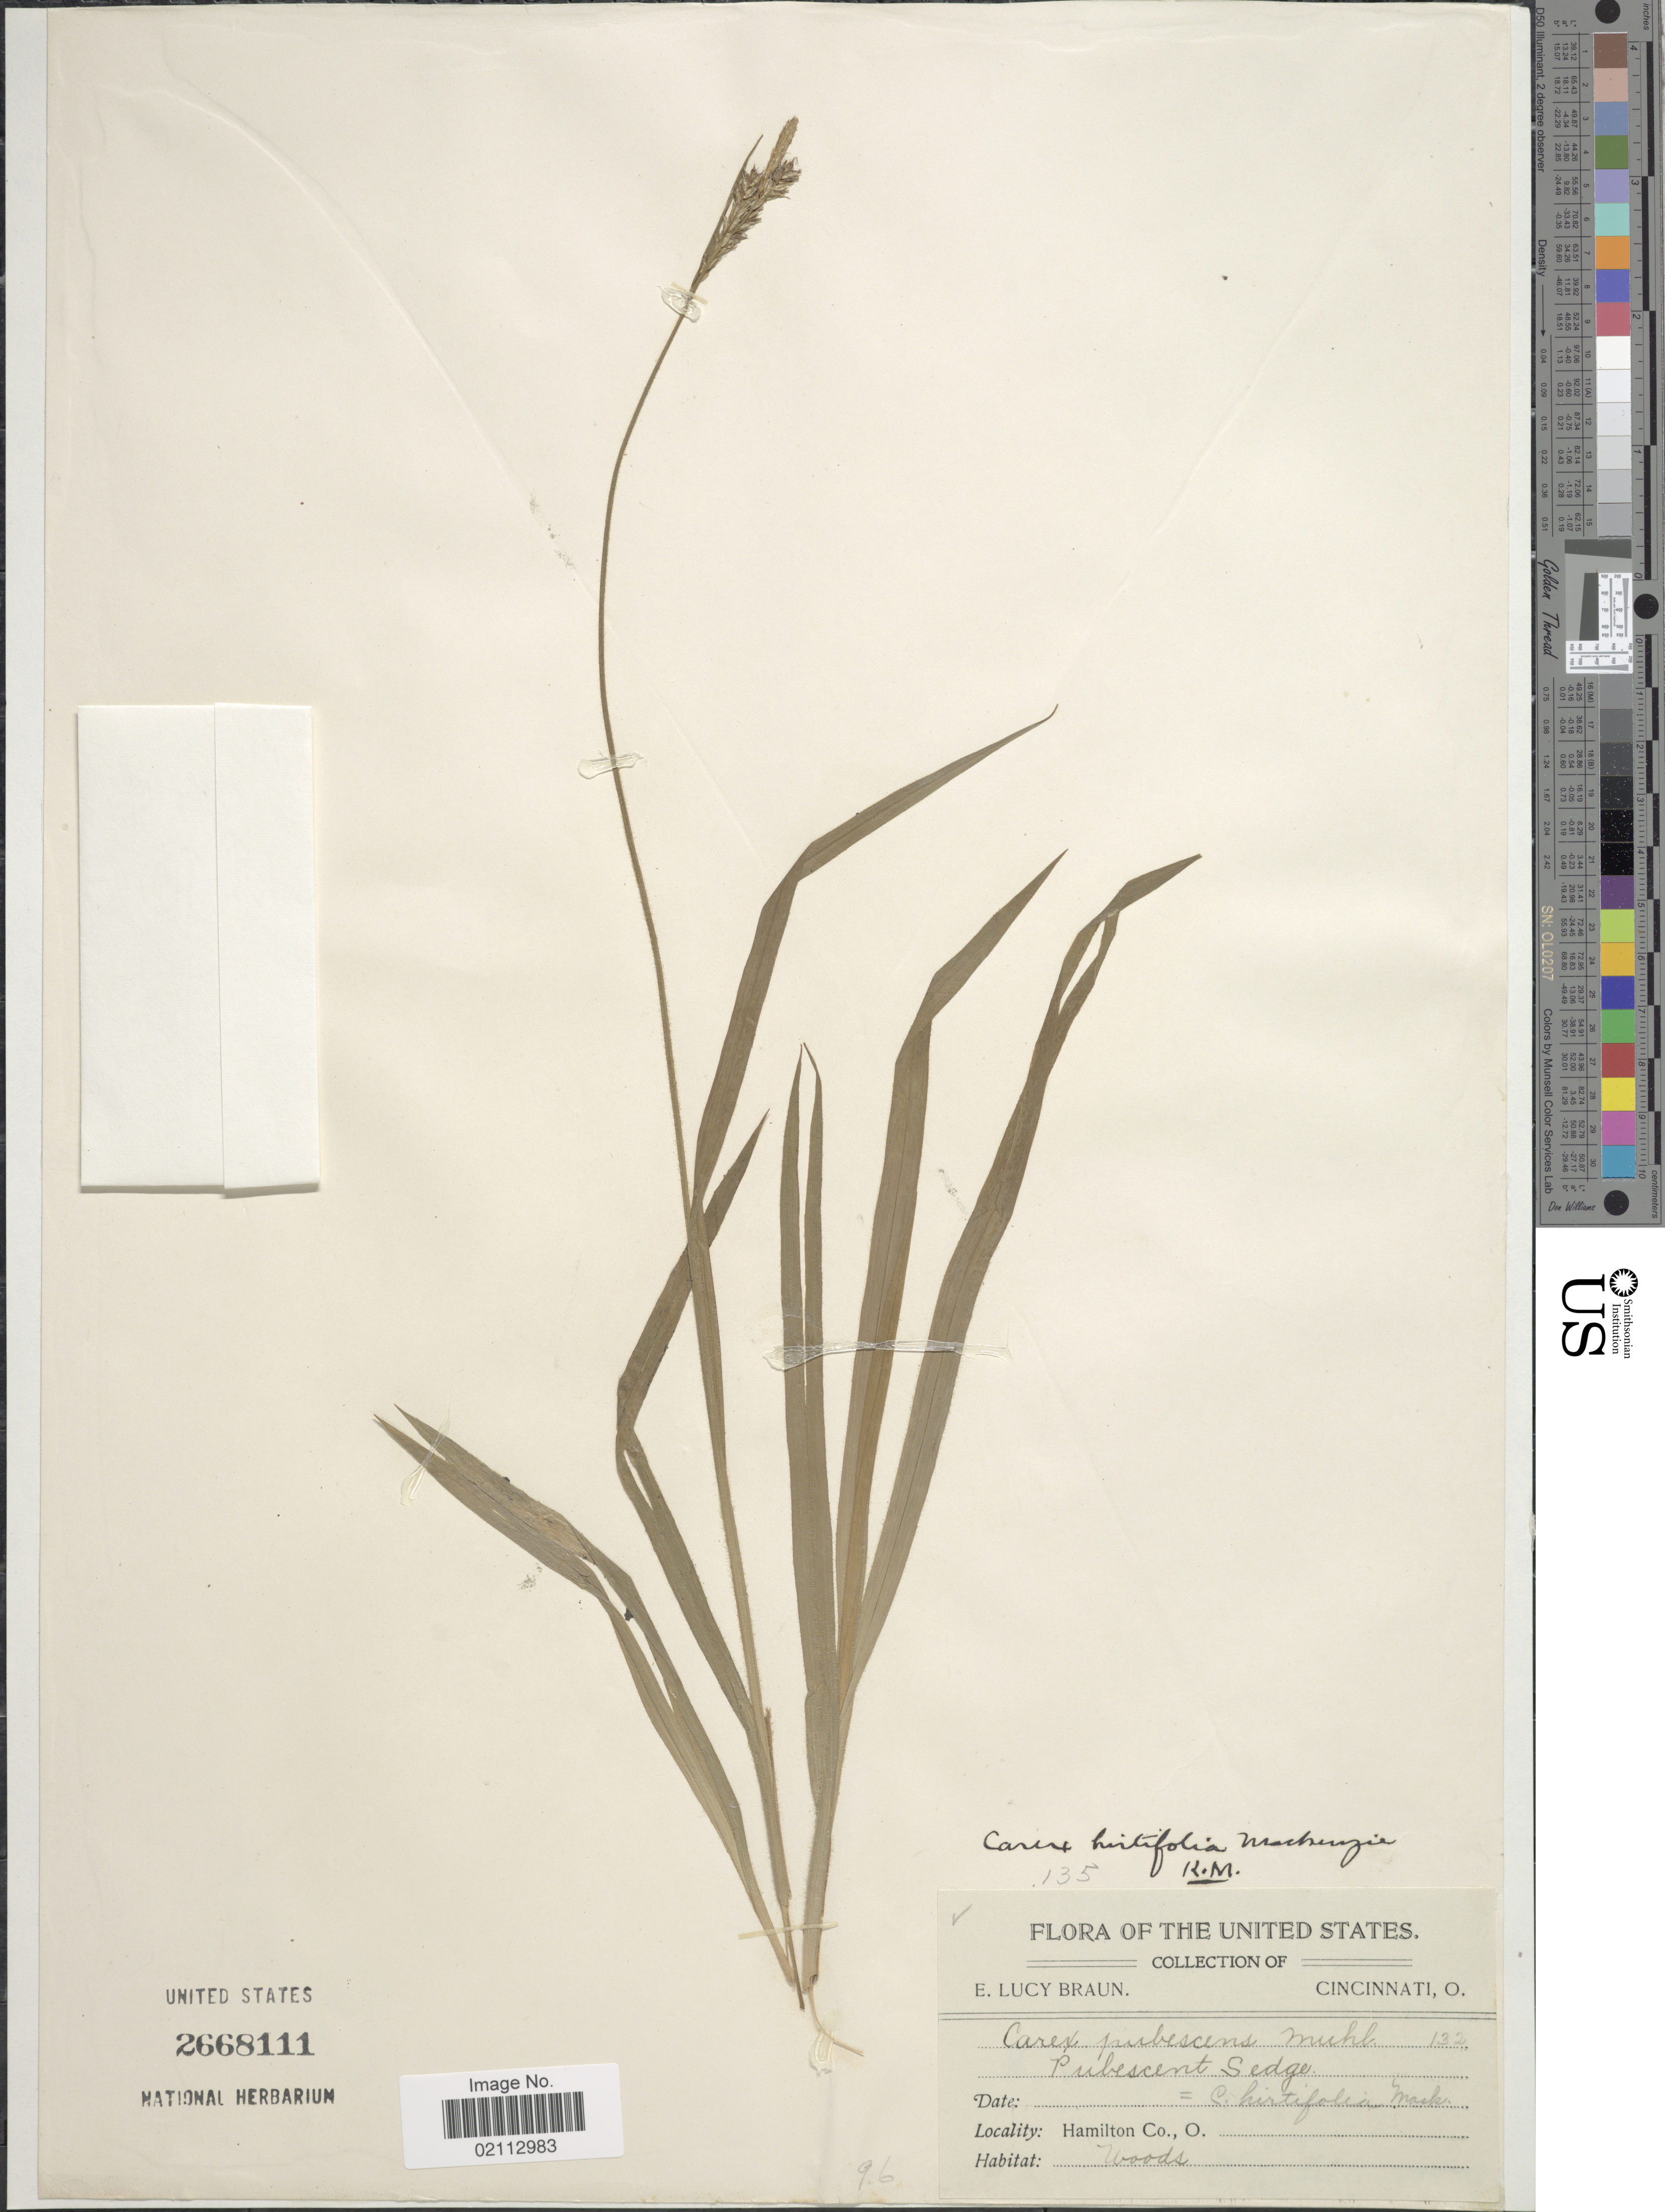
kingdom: Plantae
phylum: Tracheophyta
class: Liliopsida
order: Poales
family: Cyperaceae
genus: Carex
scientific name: Carex hirtifolia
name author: Mack.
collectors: E. L. Braun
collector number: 132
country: United States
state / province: Ohio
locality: Hamilton Co. O.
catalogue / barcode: US 2668111